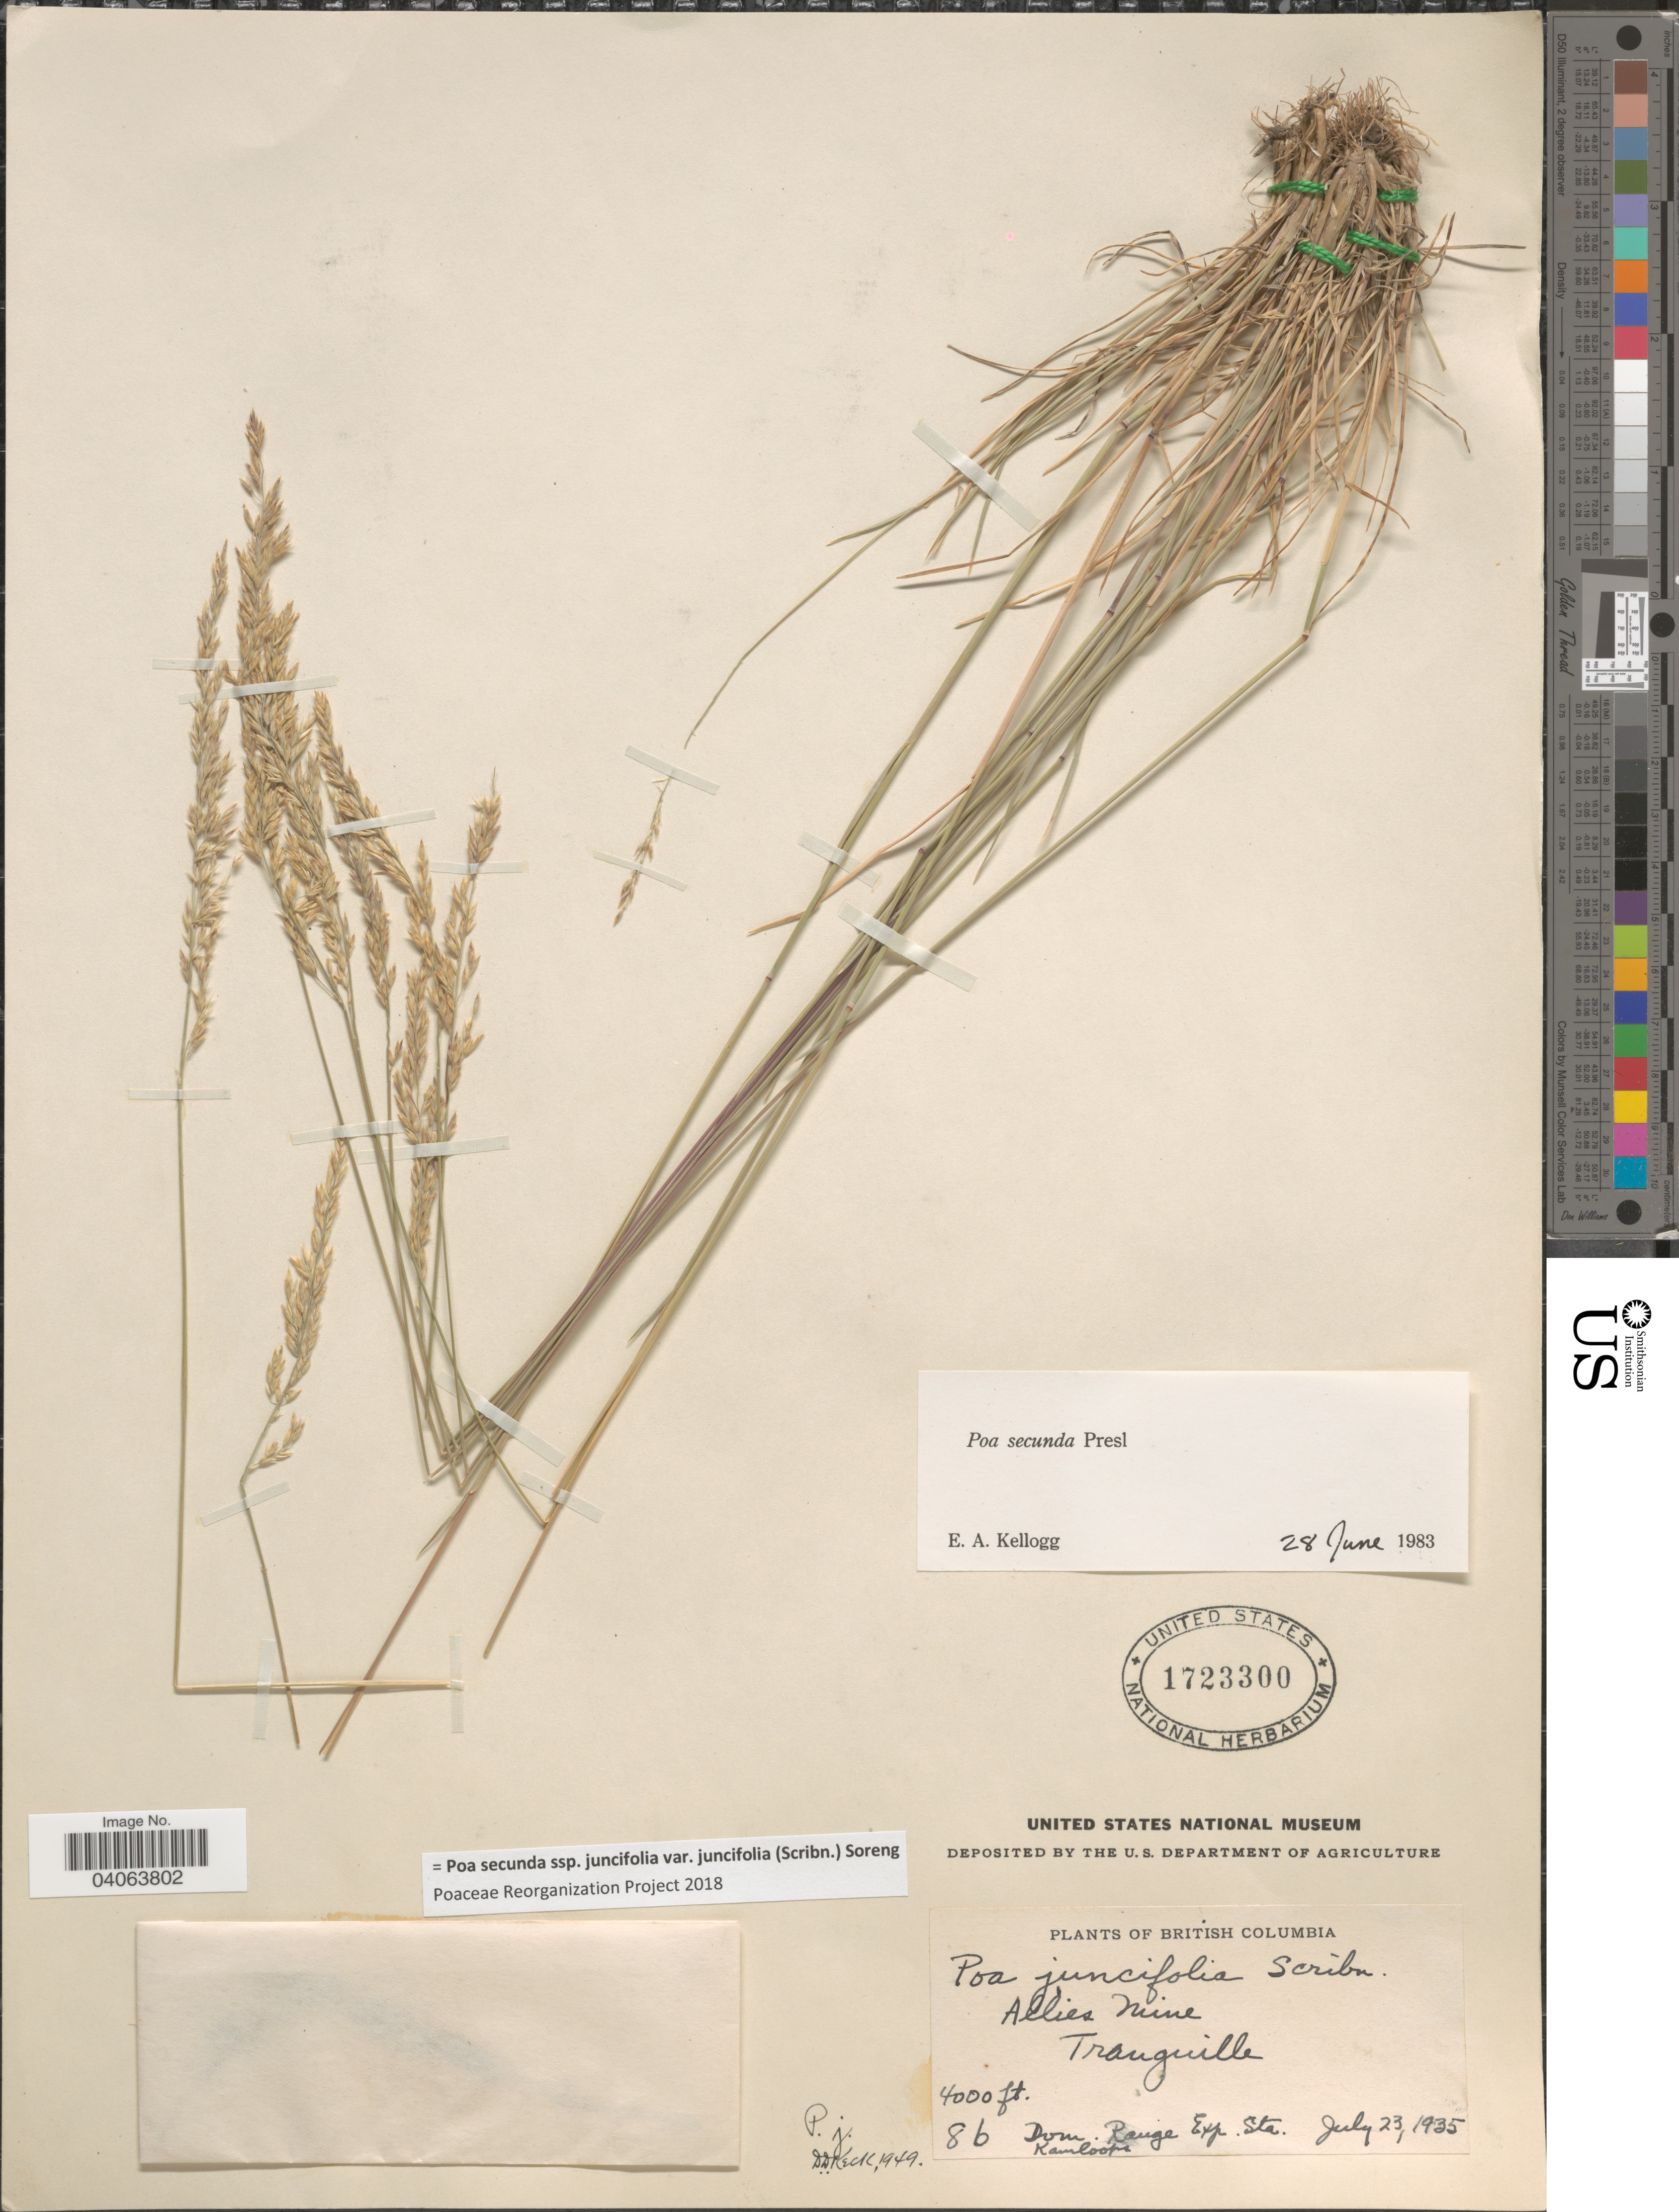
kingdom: Plantae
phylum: Tracheophyta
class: Liliopsida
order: Poales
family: Poaceae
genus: Poa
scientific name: Poa secunda subsp. juncifolia var. juncifolia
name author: (Scribn.) Soreng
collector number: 86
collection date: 1935-07-23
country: Canada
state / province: British Columbia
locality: Allies Mine. Tranguille.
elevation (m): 1219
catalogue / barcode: US 1723300